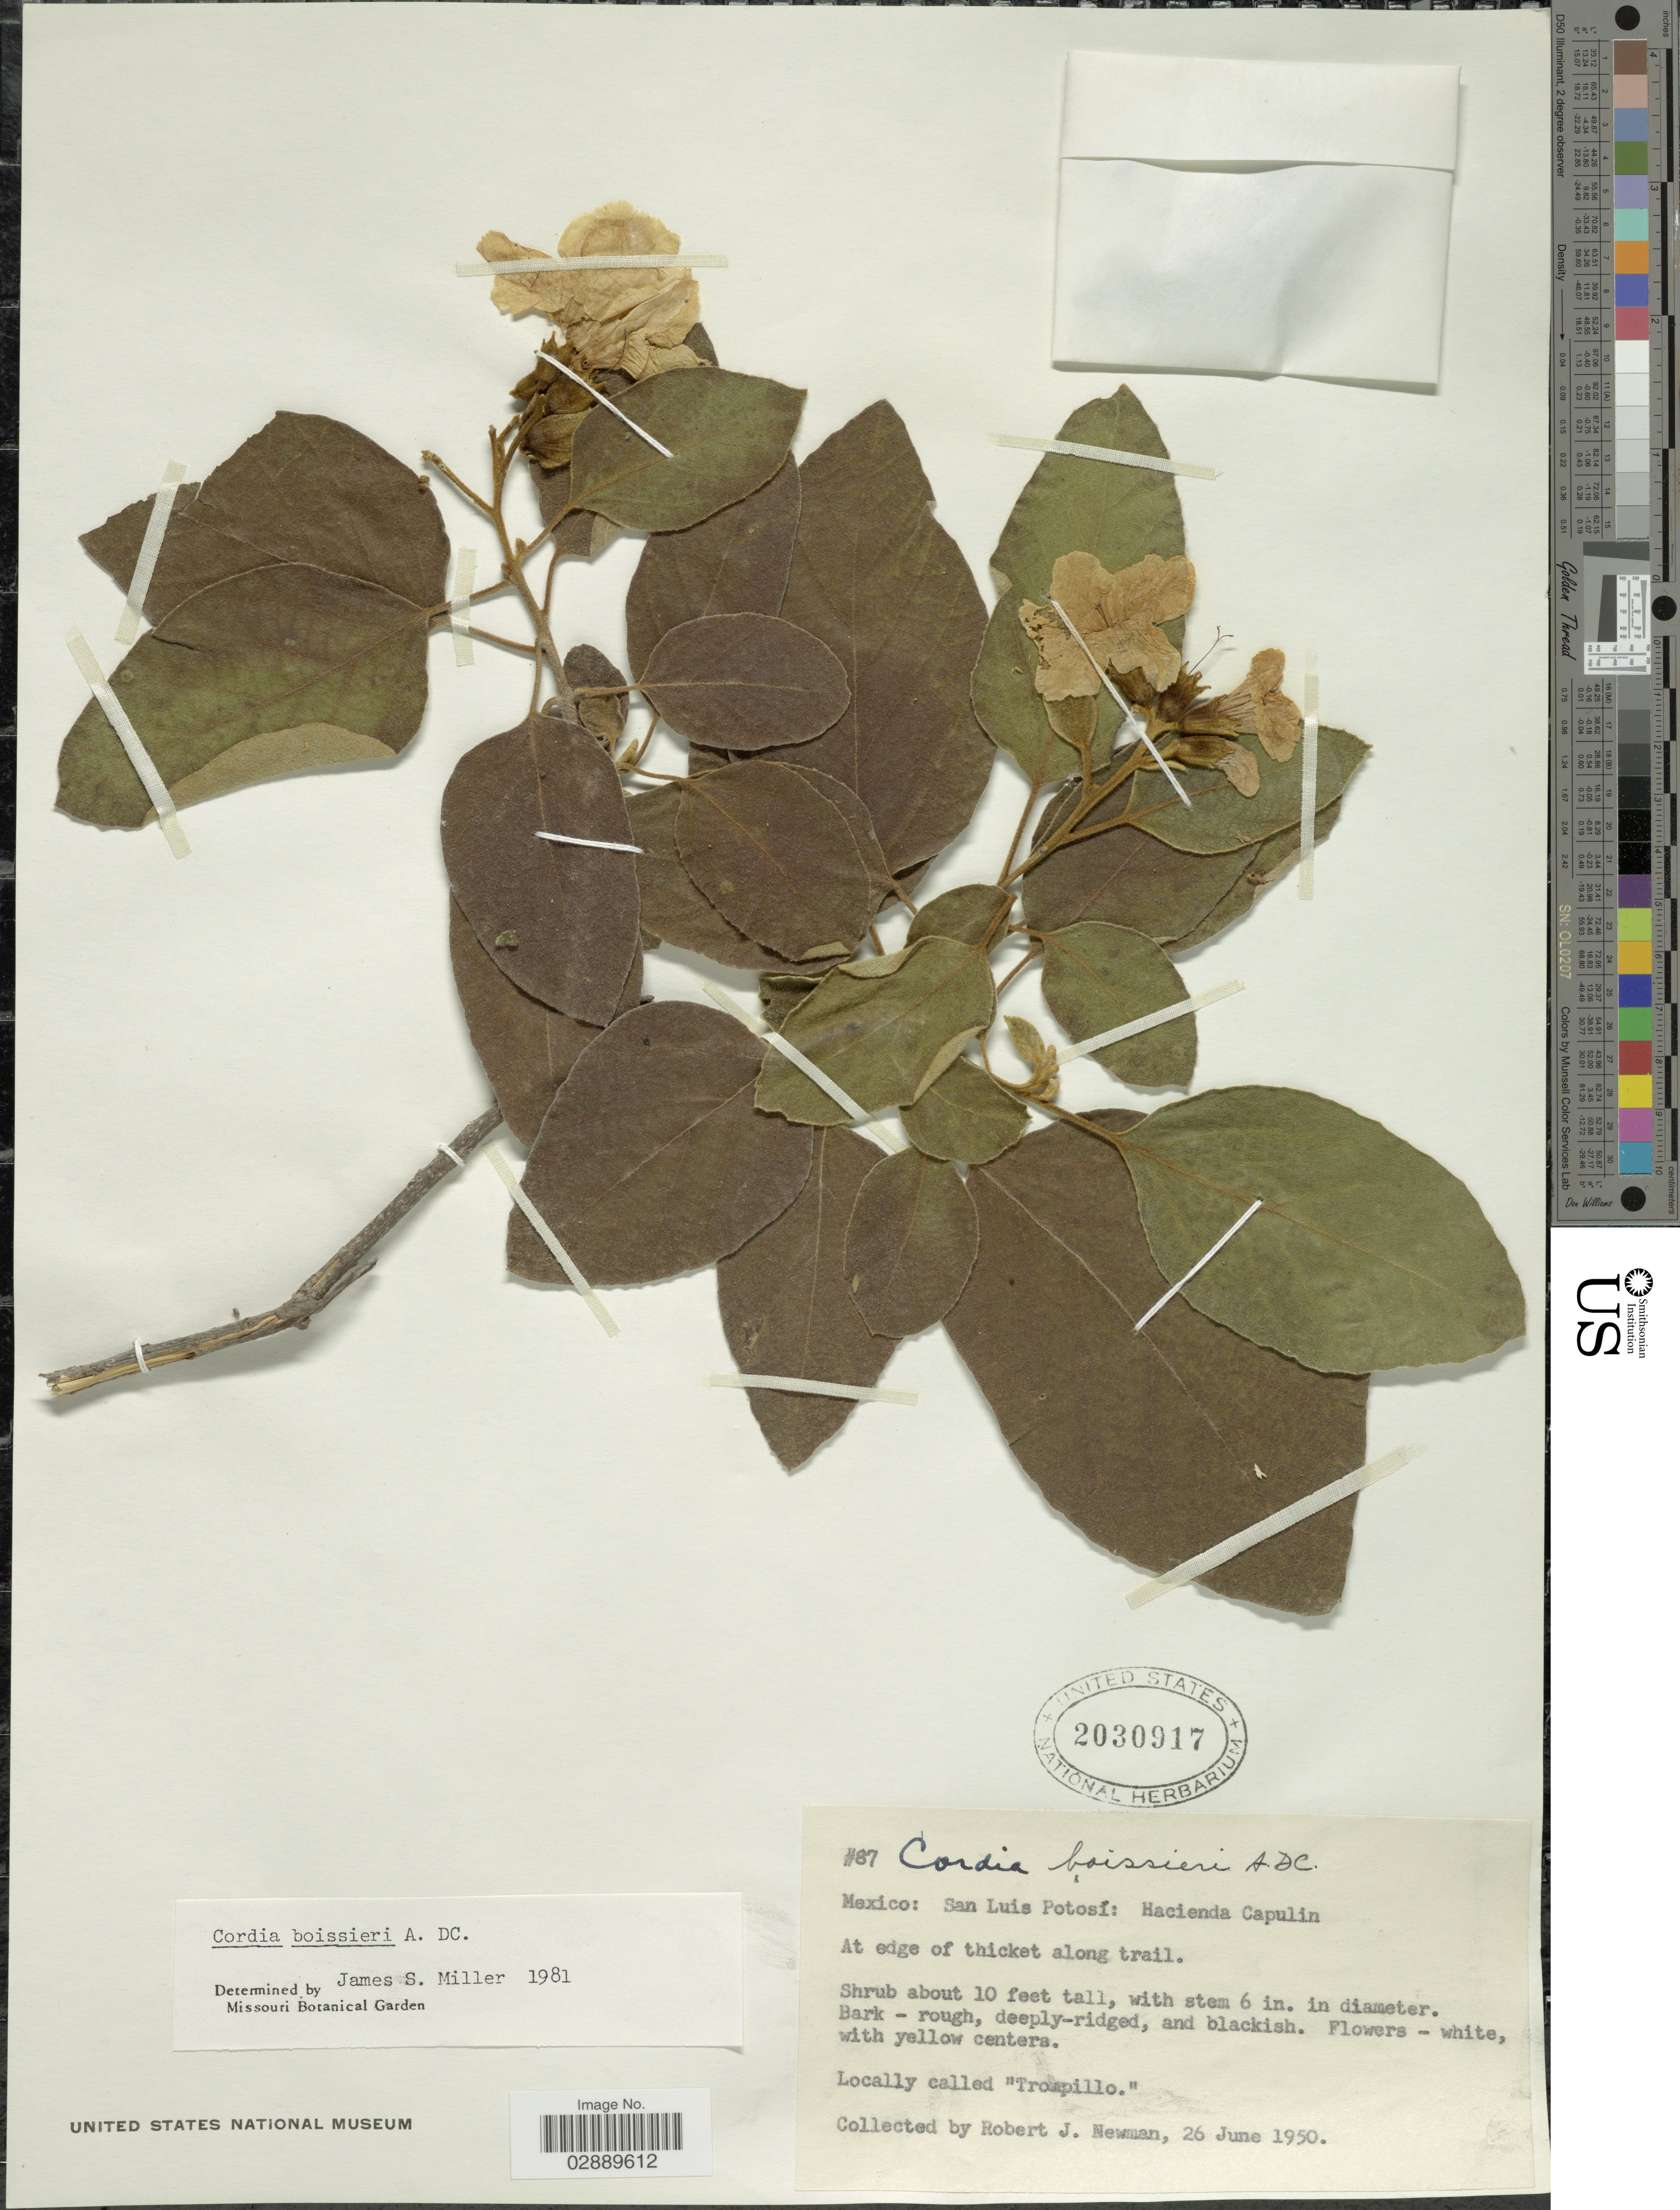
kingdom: Plantae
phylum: Tracheophyta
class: Magnoliopsida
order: Boraginales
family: Cordiaceae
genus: Cordia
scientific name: Cordia boissieri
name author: A. DC.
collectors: R. J. Newman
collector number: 87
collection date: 1950-06-26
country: Mexico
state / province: San Luis Potosí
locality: Hacienda Capulin. At edge of thicket along trail.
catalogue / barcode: US 2030917